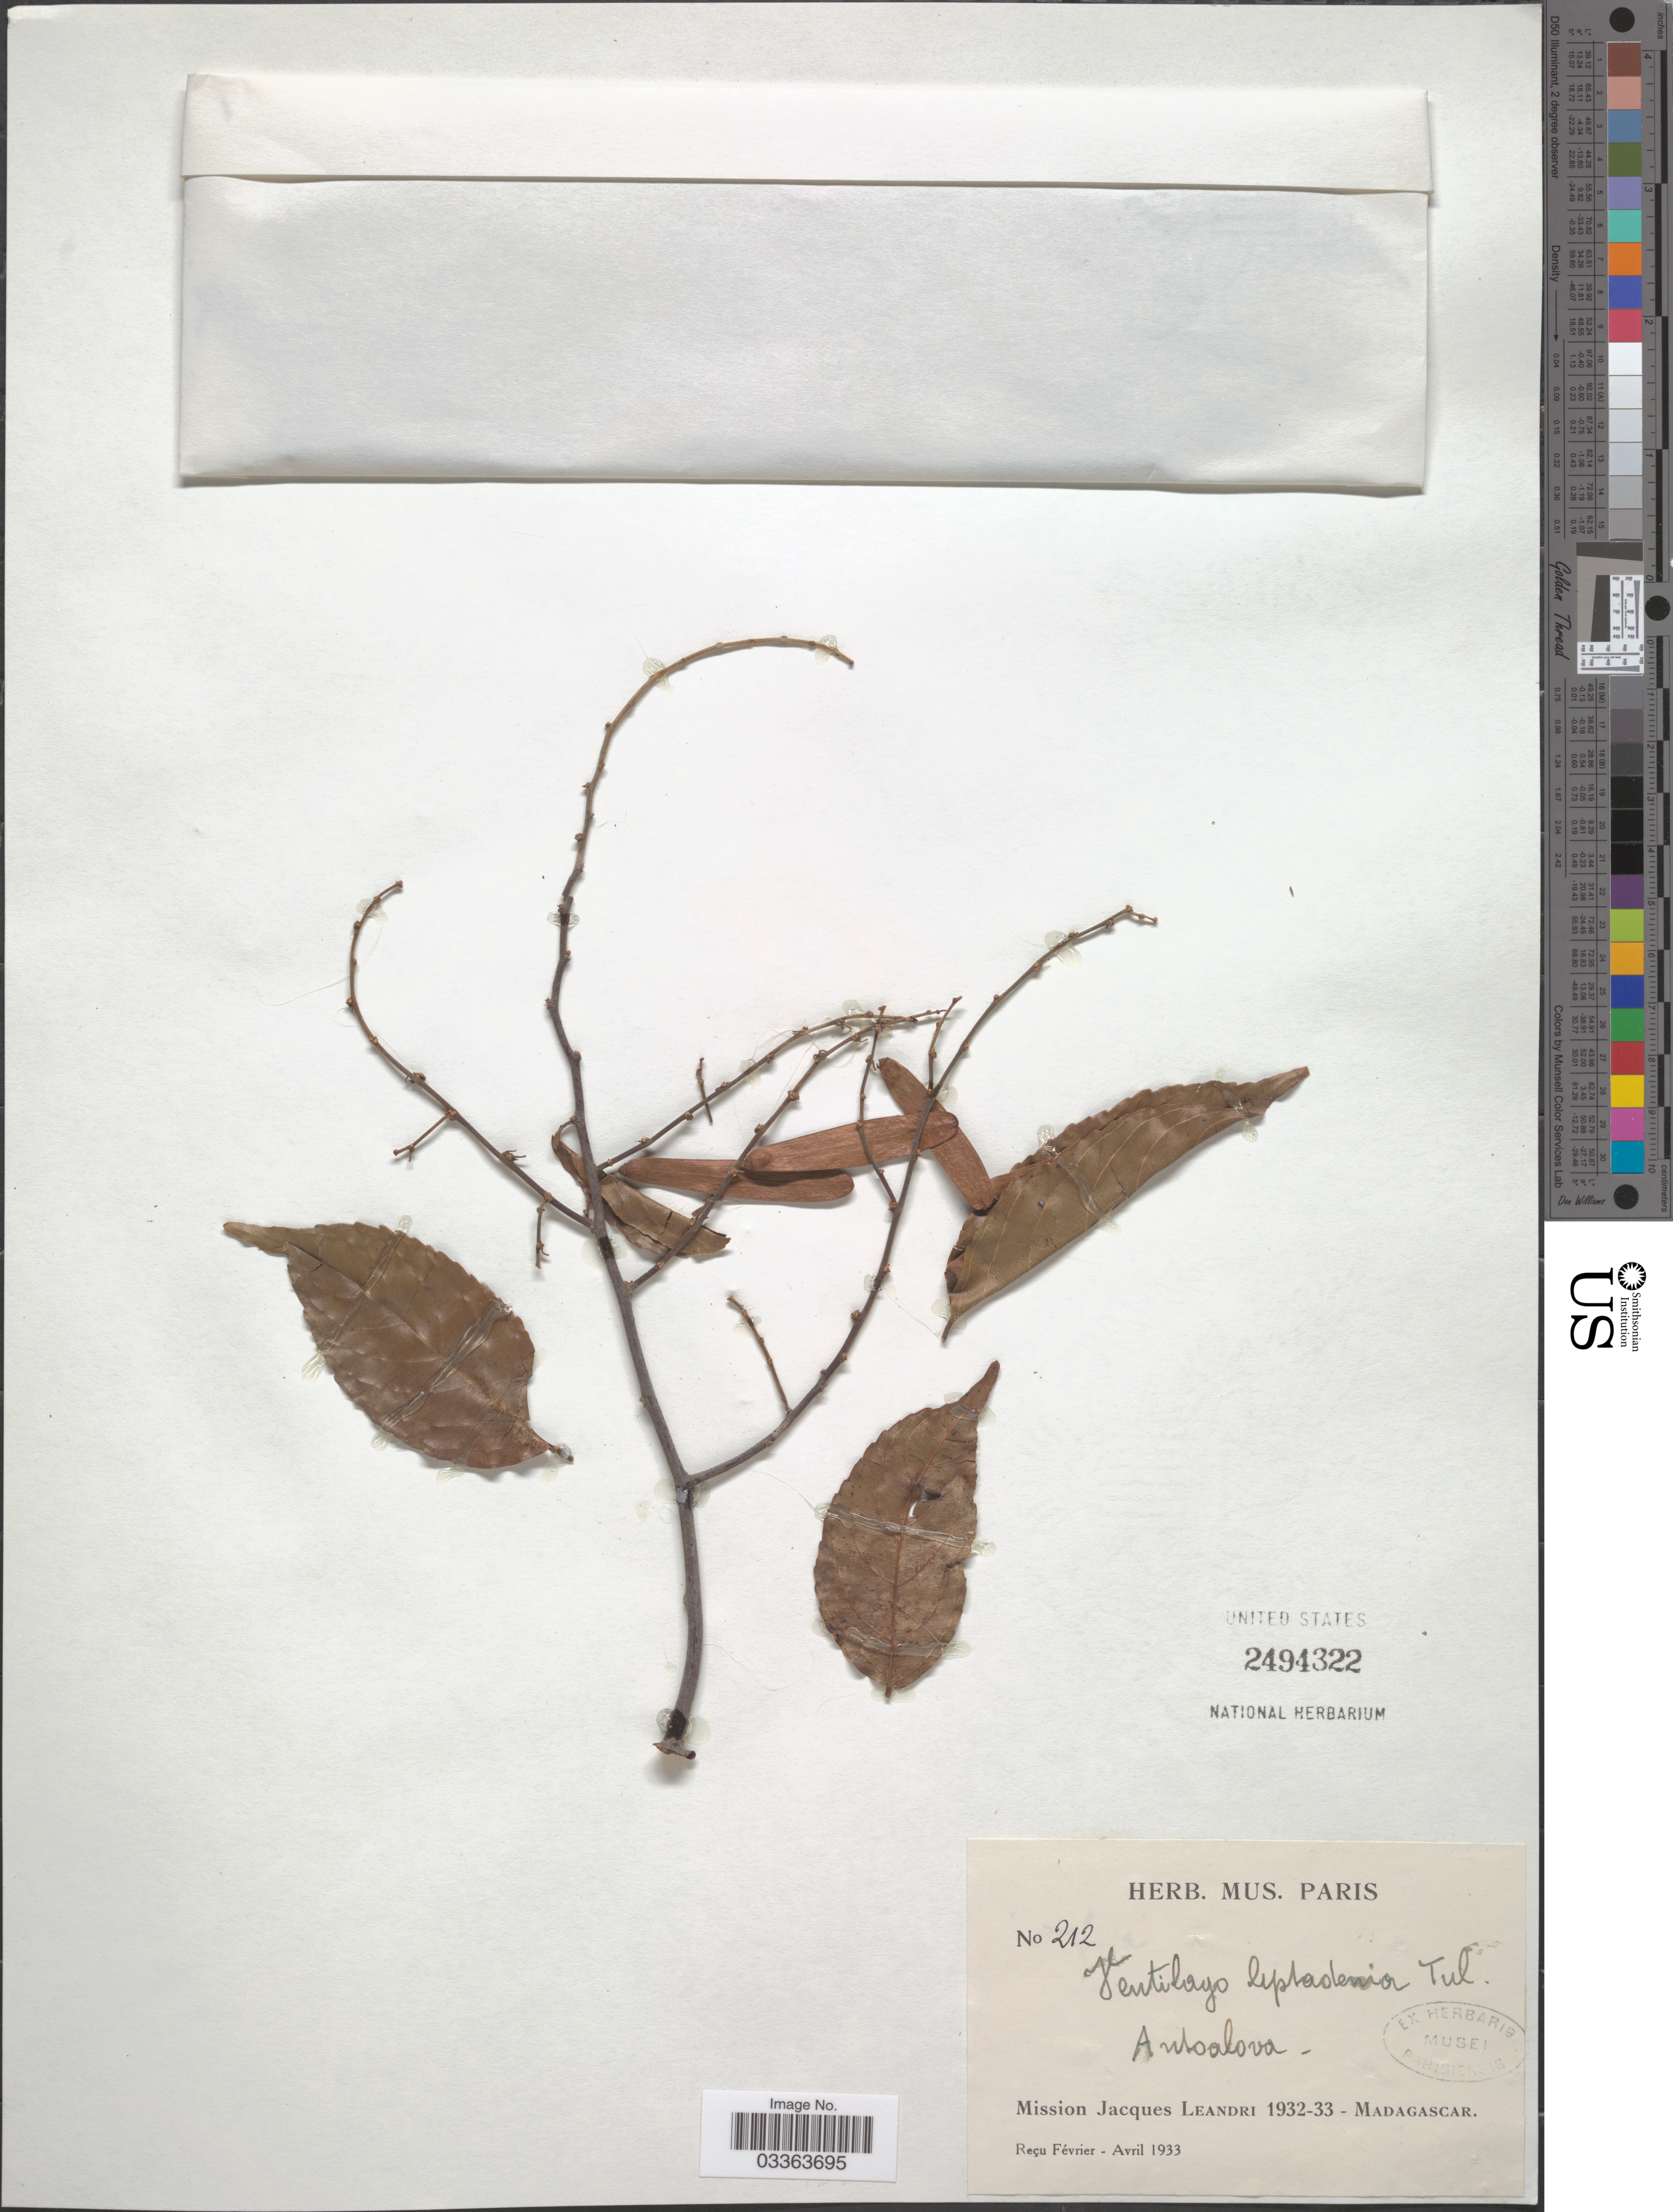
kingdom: Plantae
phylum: Tracheophyta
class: Magnoliopsida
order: Rosales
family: Rhamnaceae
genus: Ventilago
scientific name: Ventilago leptadenia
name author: Tul.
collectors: J. Leandri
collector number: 212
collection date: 1932/1933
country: Madagascar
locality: Antoalova.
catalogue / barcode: US 2494322